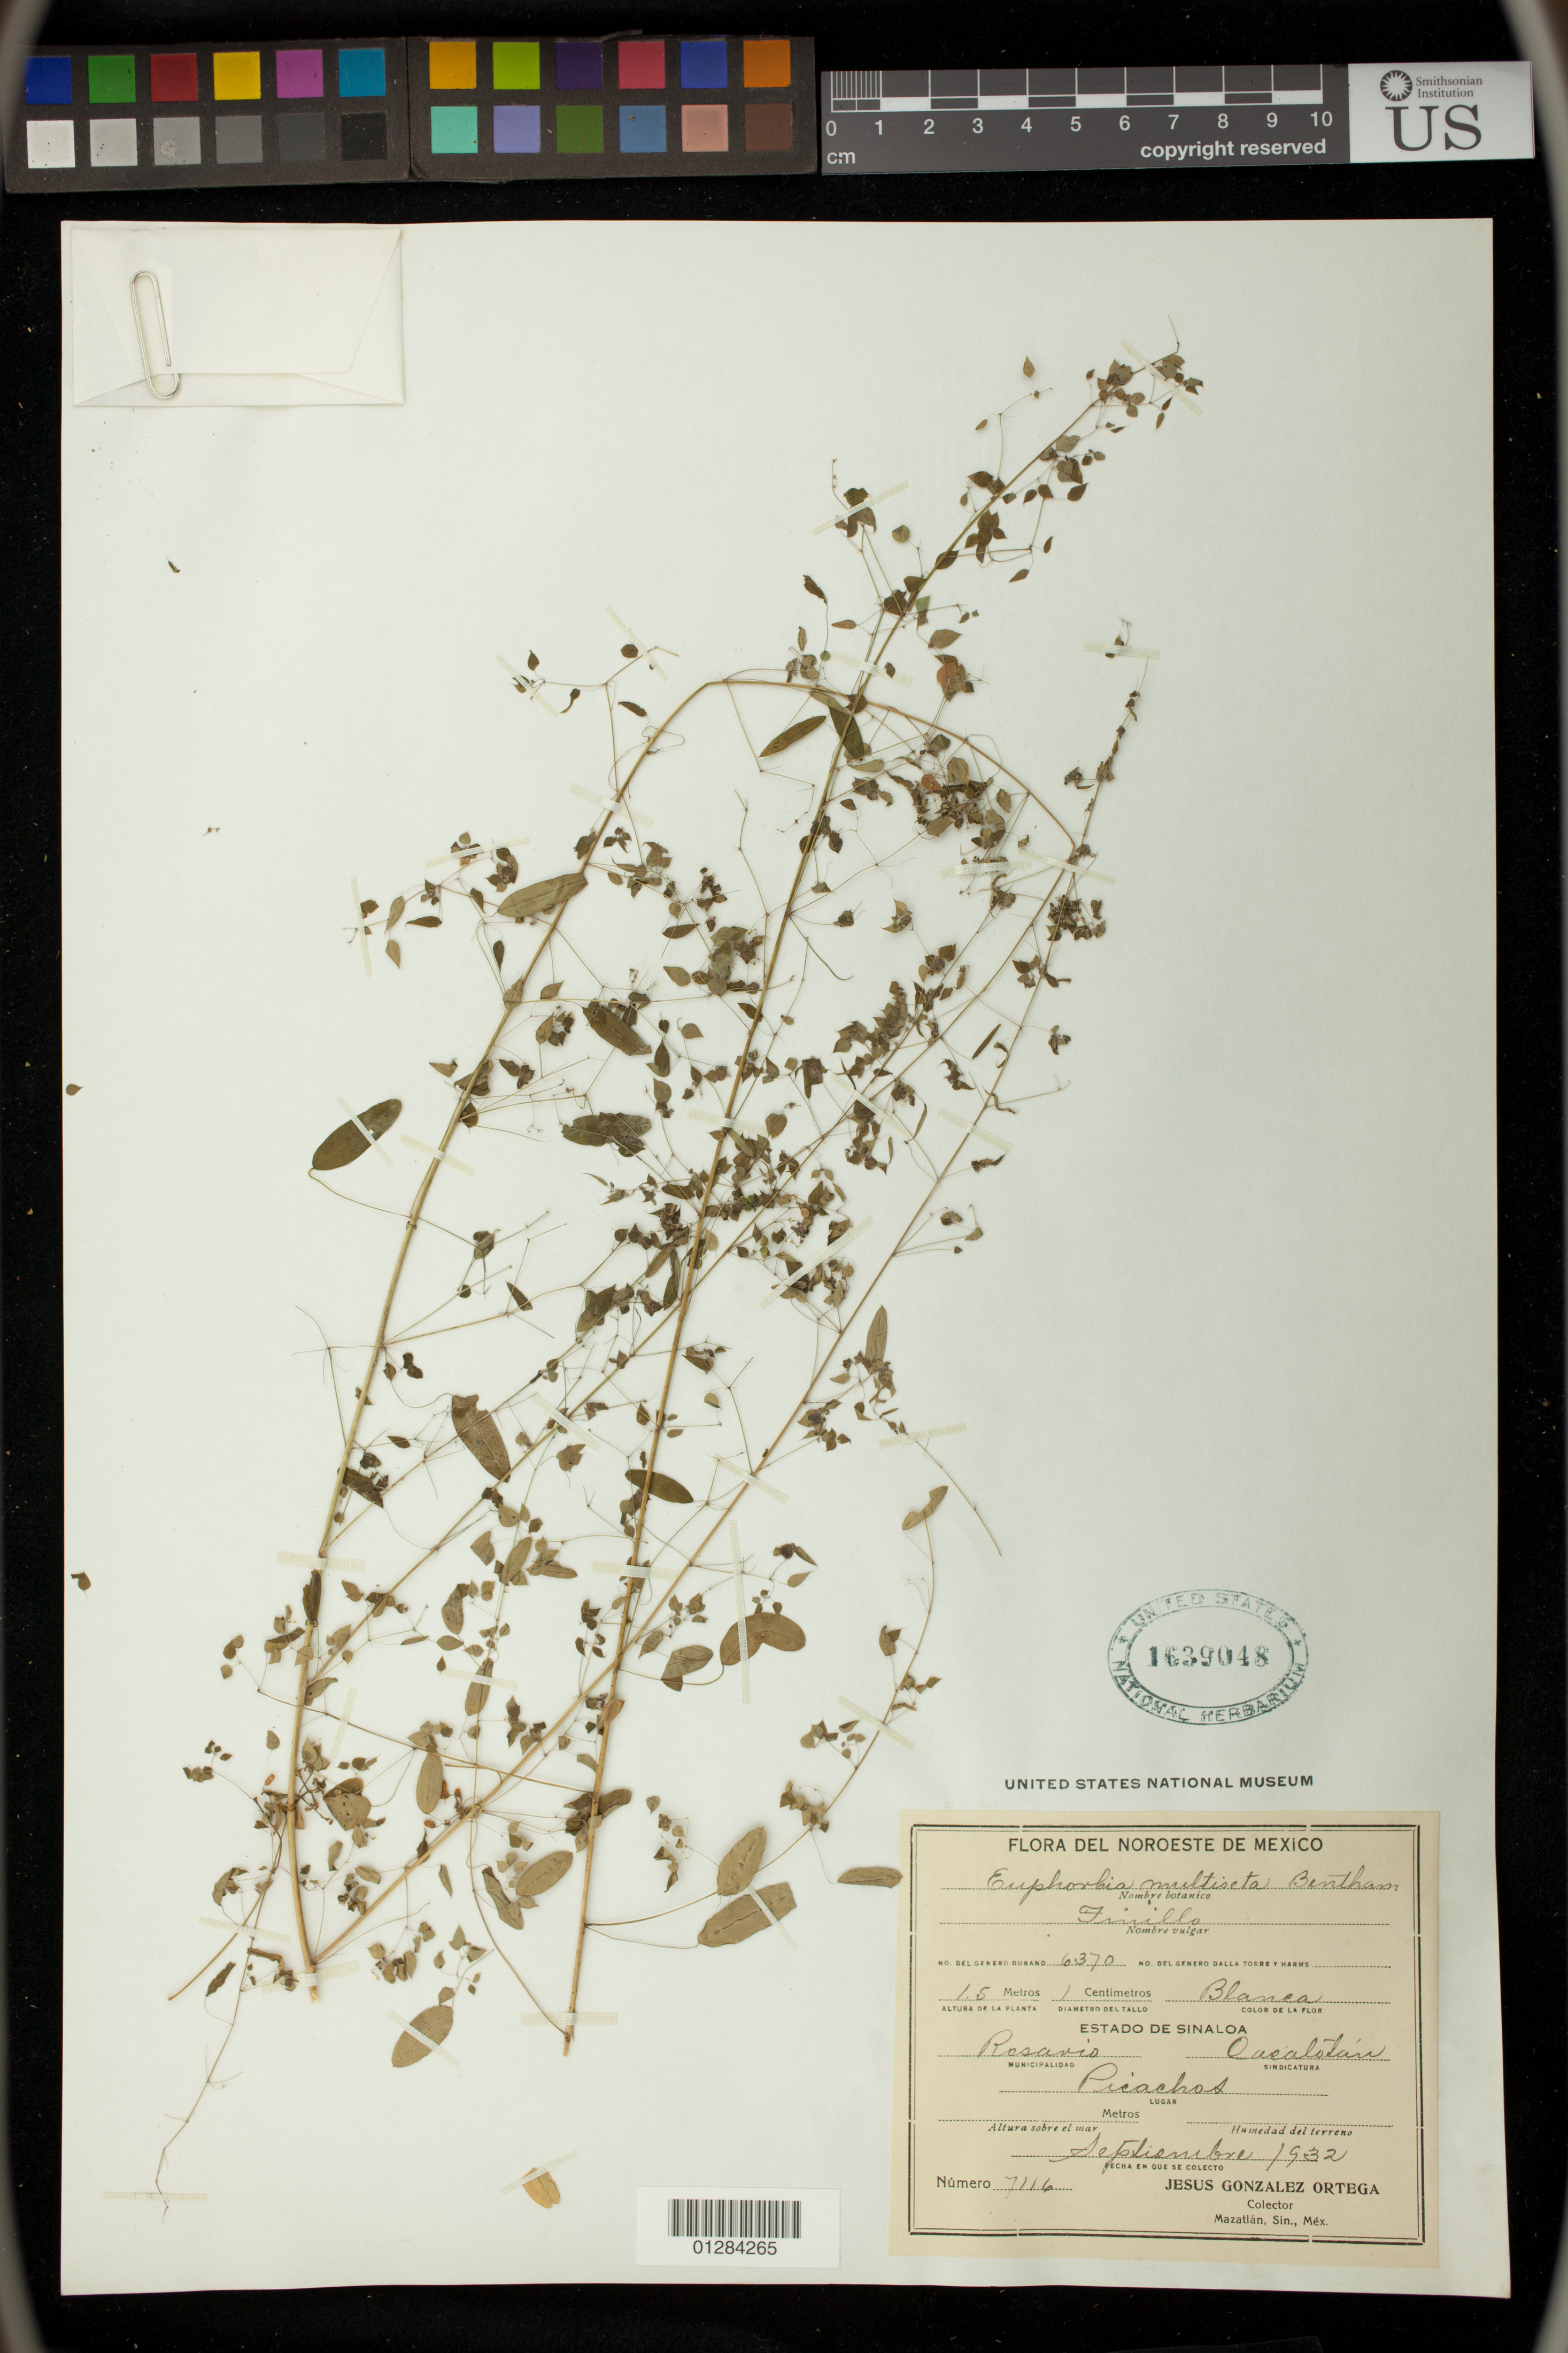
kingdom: Plantae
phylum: Tracheophyta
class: Magnoliopsida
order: Malpighiales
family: Euphorbiaceae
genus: Euphorbia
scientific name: Euphorbia multiseta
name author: Benth.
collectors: J. Ortega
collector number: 7116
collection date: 1932-09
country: Mexico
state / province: Sinaloa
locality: Picachos, Rosario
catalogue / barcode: US 1639048